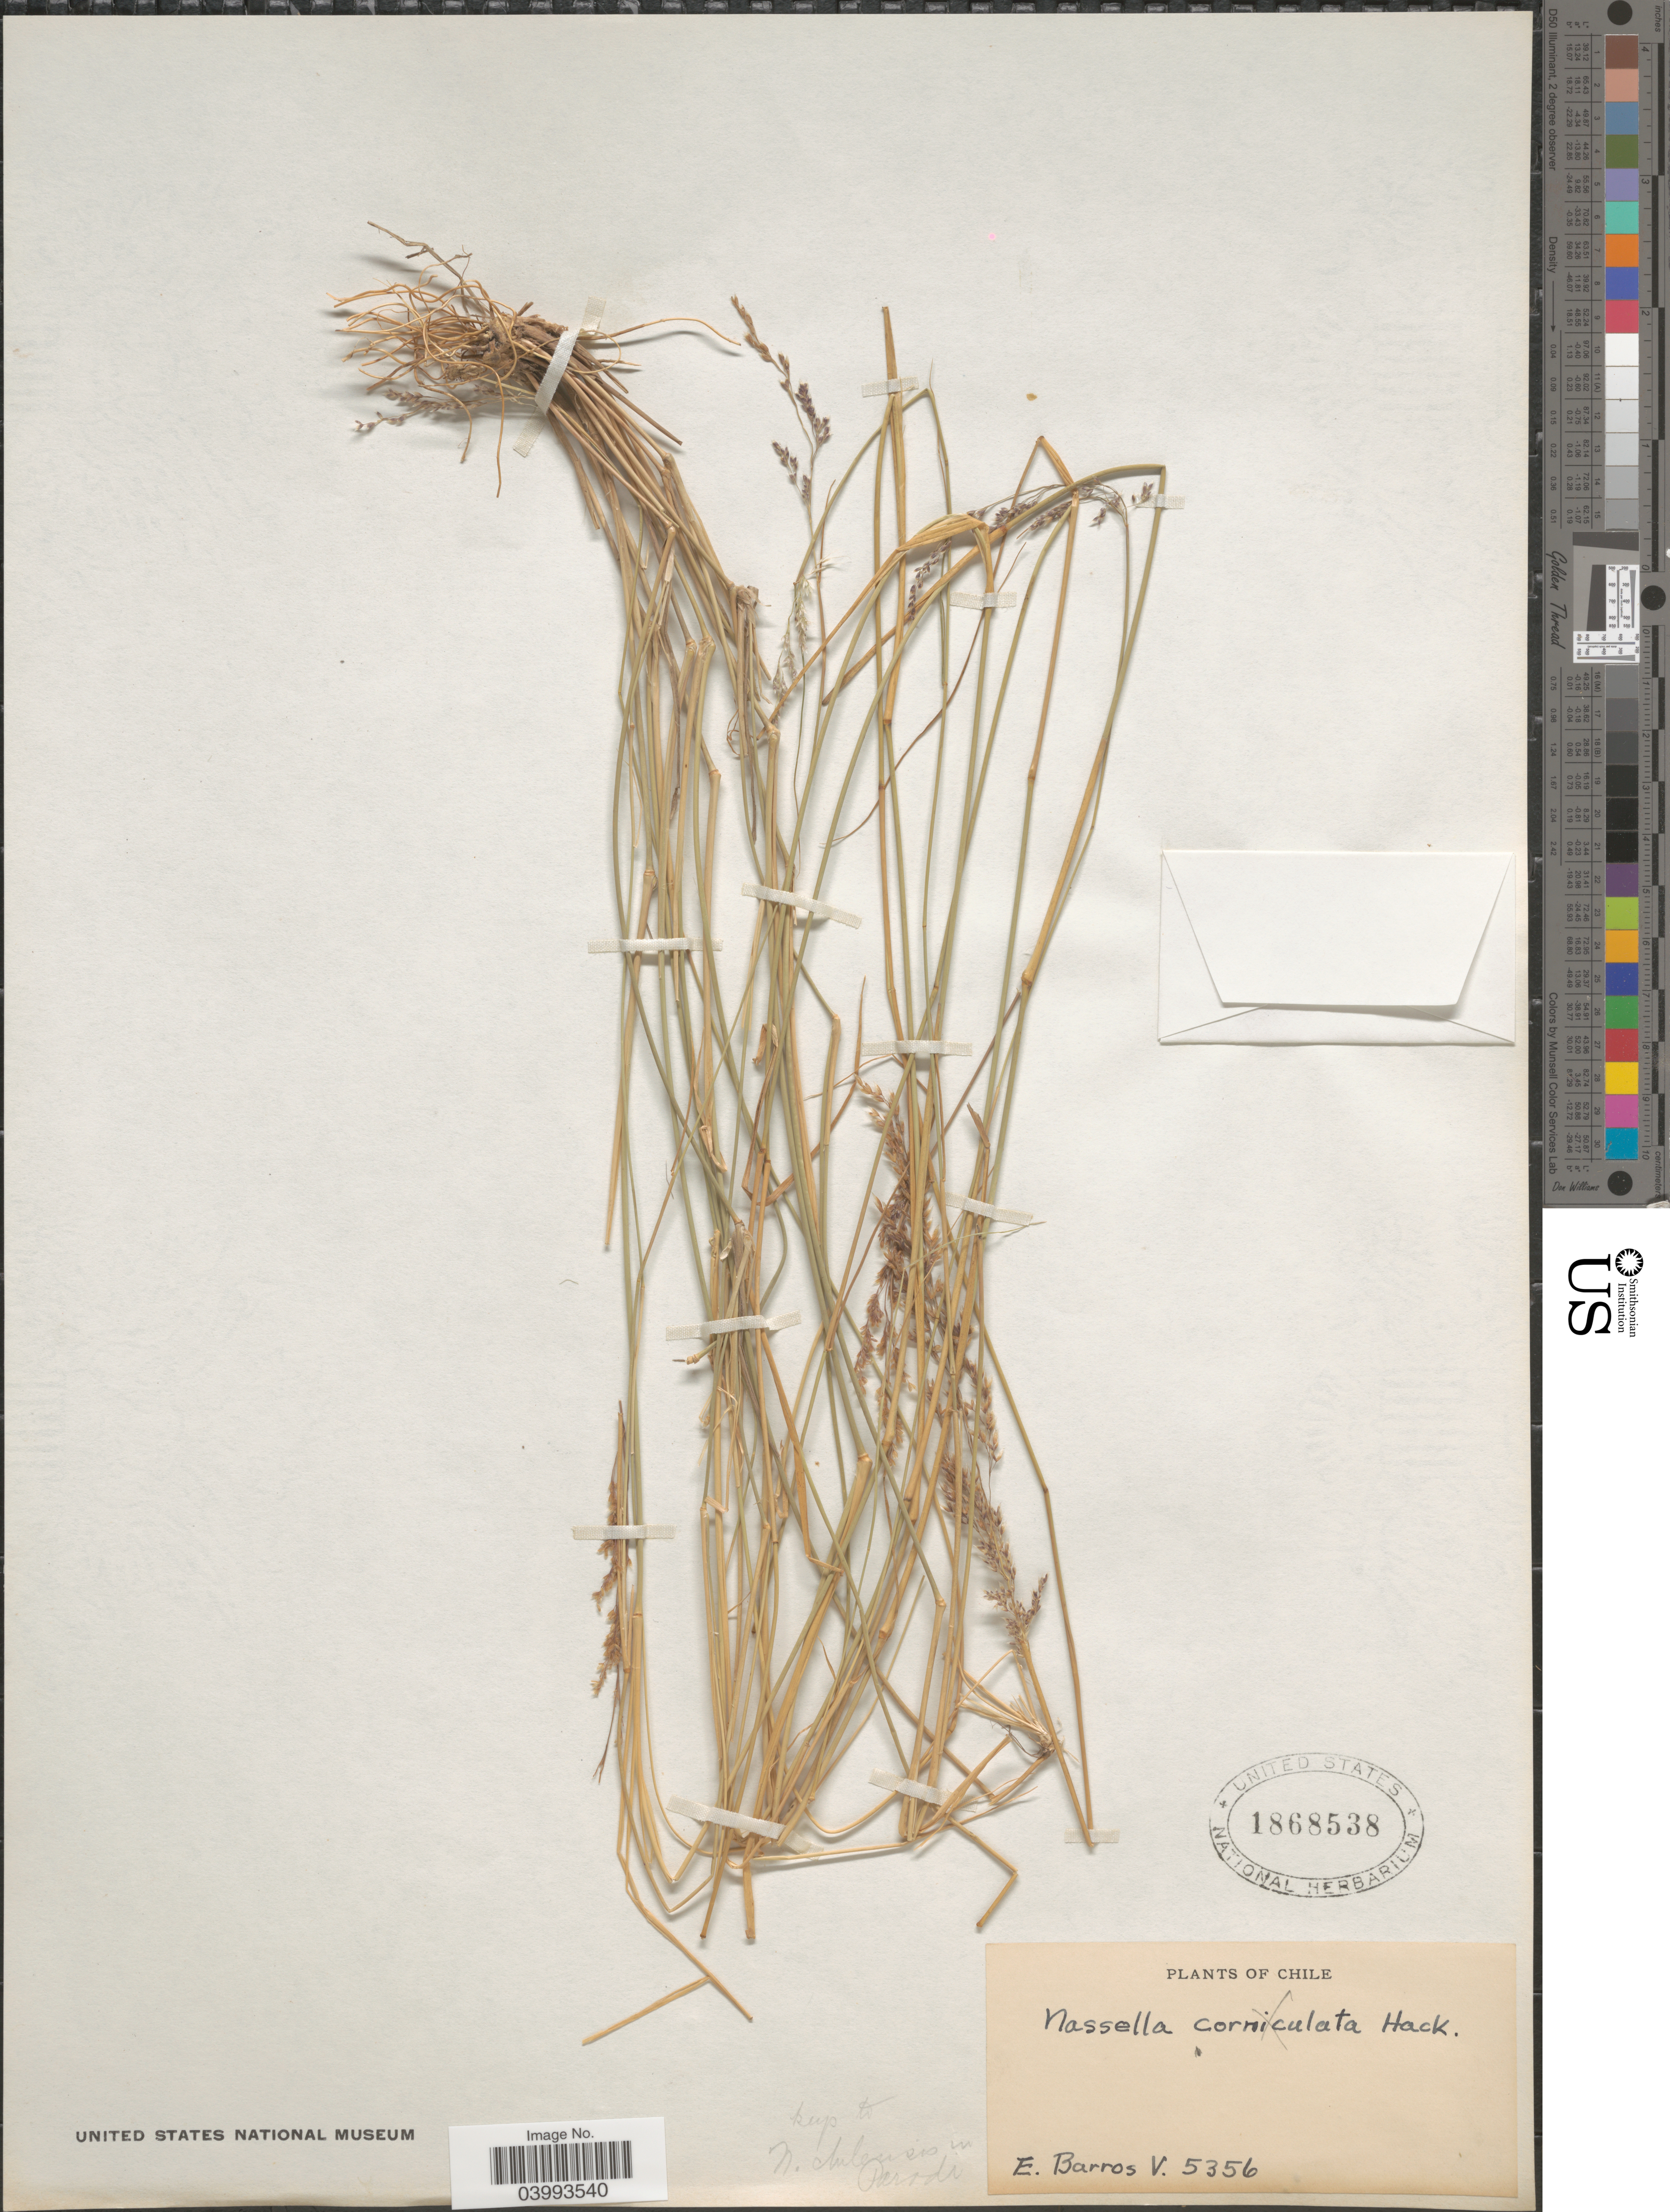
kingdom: Plantae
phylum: Tracheophyta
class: Liliopsida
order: Poales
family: Poaceae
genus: Nassella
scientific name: Nassella chilensis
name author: (Trin.) É. Desv.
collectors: E. Barros V.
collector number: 5356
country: Chile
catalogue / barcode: US 1868538